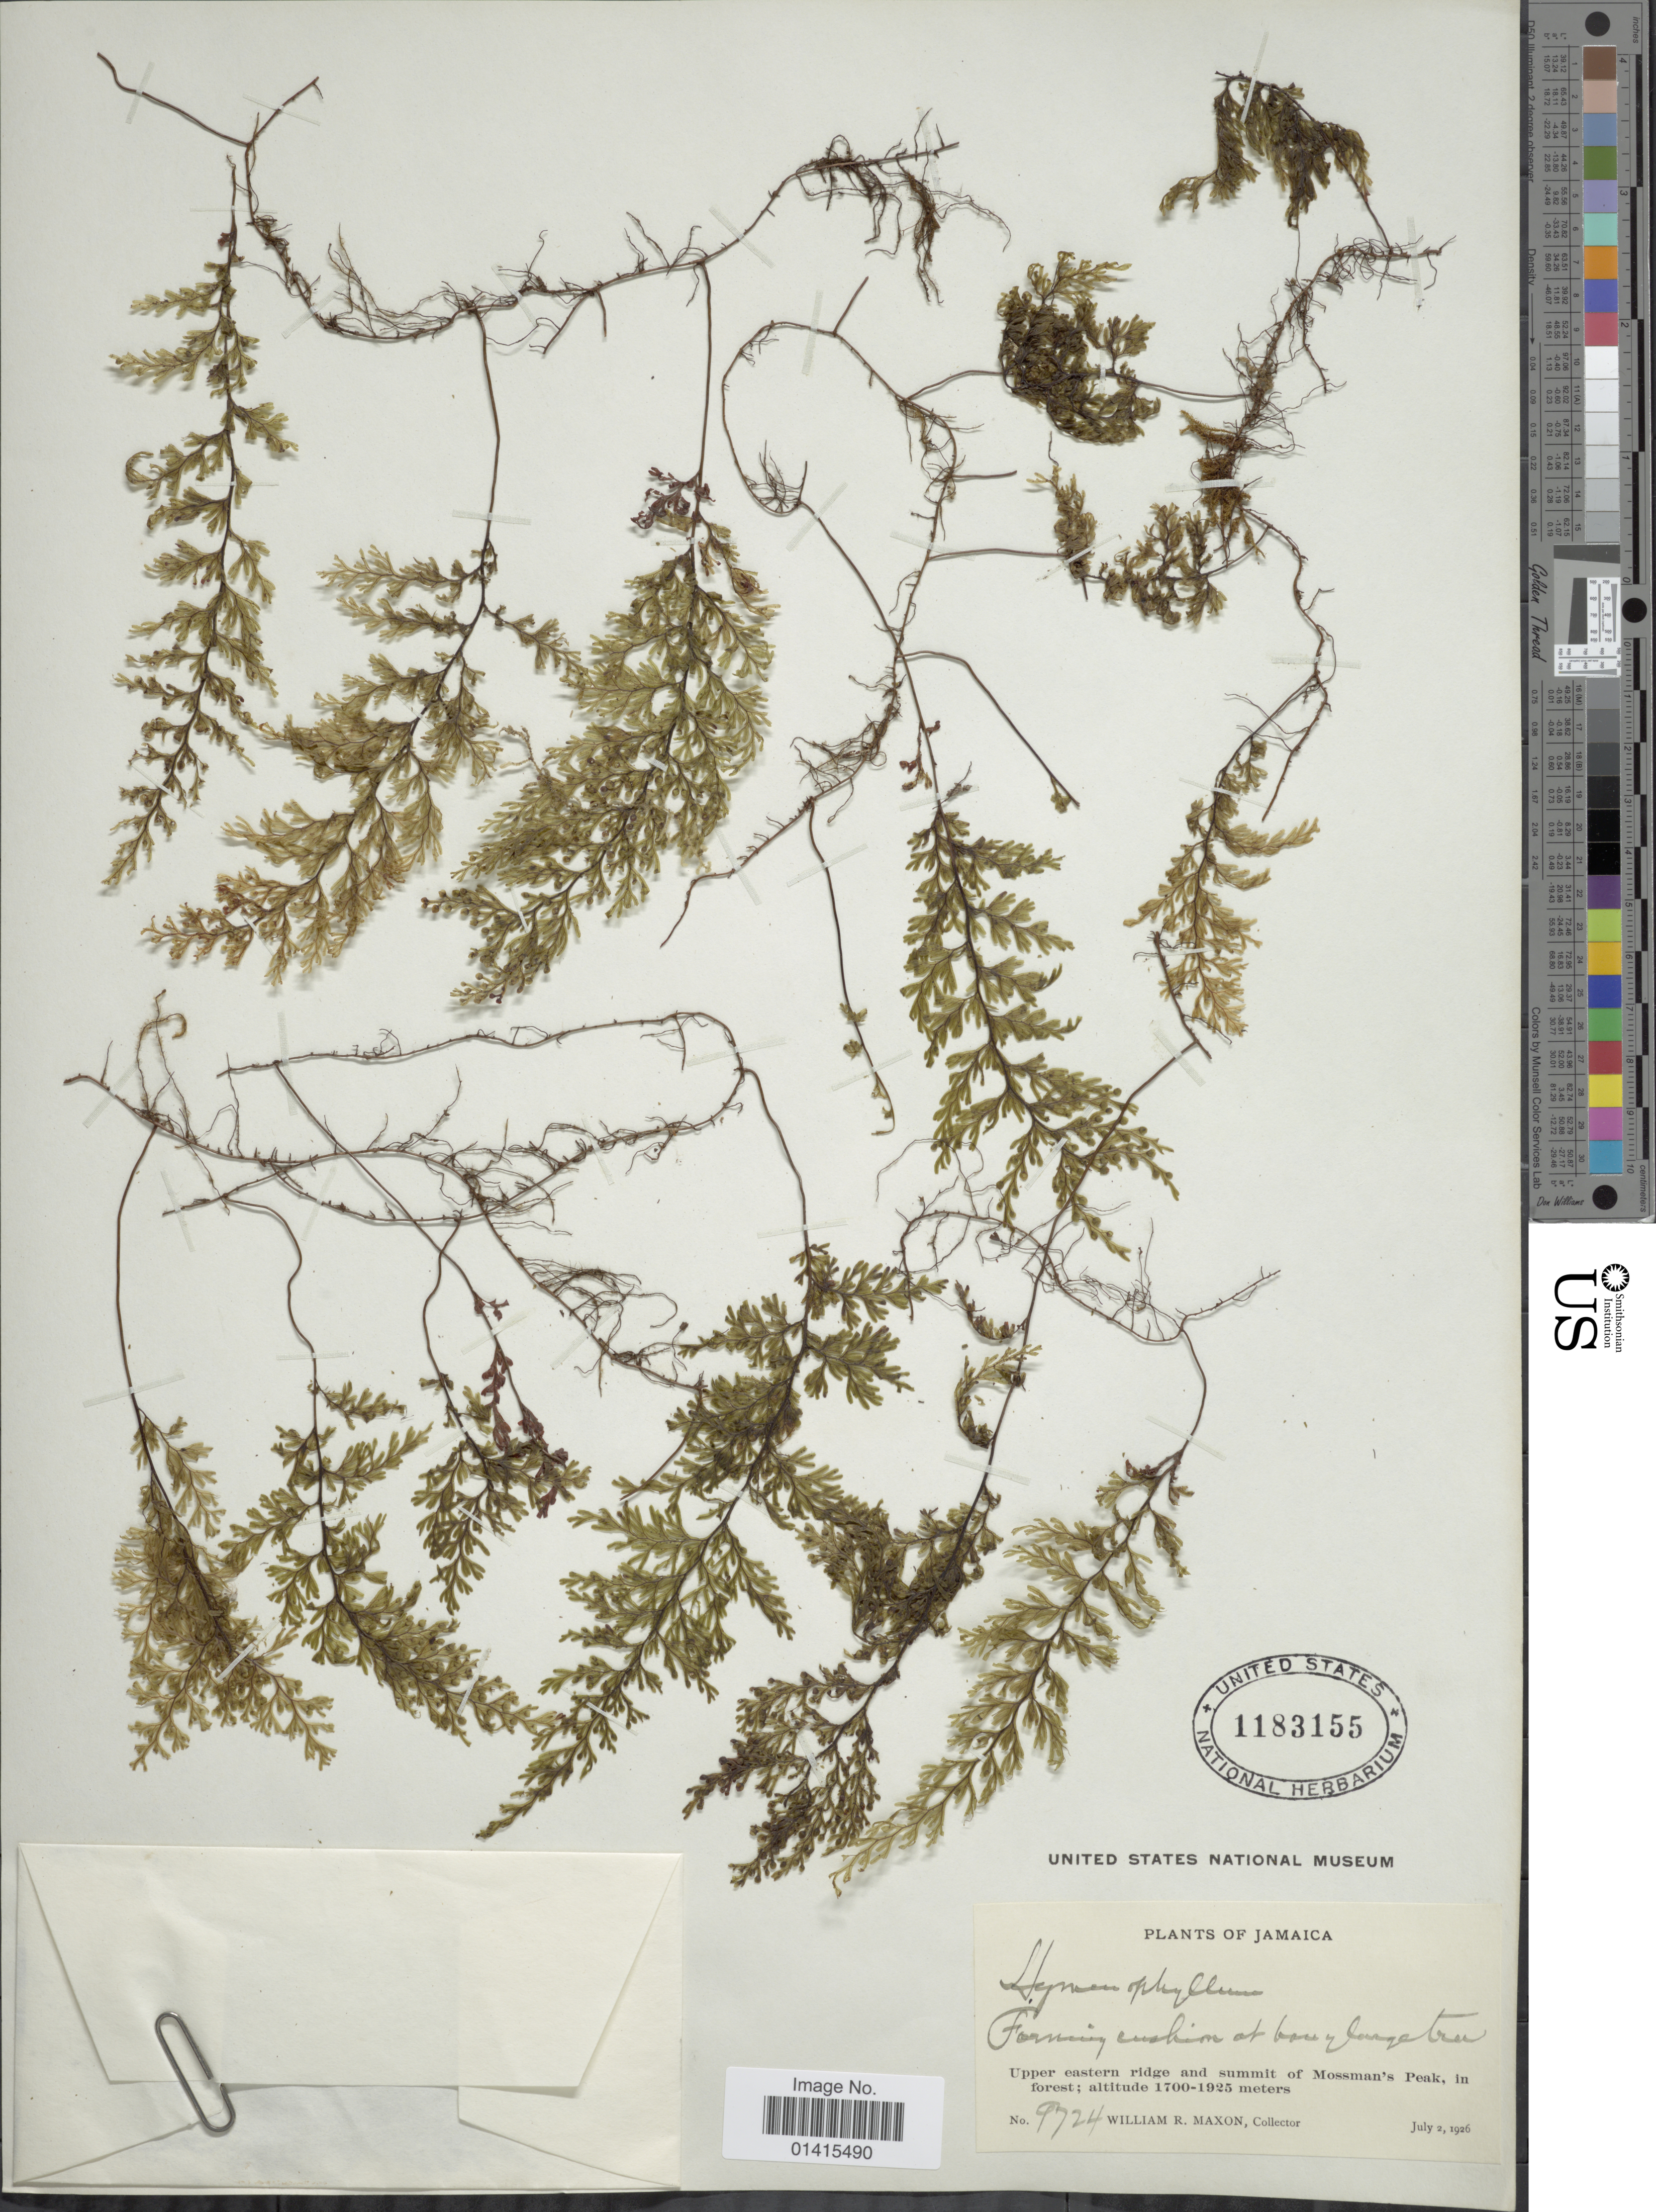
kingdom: Plantae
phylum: Tracheophyta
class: Polypodiopsida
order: Hymenophyllales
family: Hymenophyllaceae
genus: Hymenophyllum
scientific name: Hymenophyllum polyanthos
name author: (Sw.) Sw.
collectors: W. R. Maxon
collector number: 9724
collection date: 1926-07-02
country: Jamaica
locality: Upper eastern ridge and summit of Mossman's Peak, in forest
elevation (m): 1700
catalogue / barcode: US 1183155